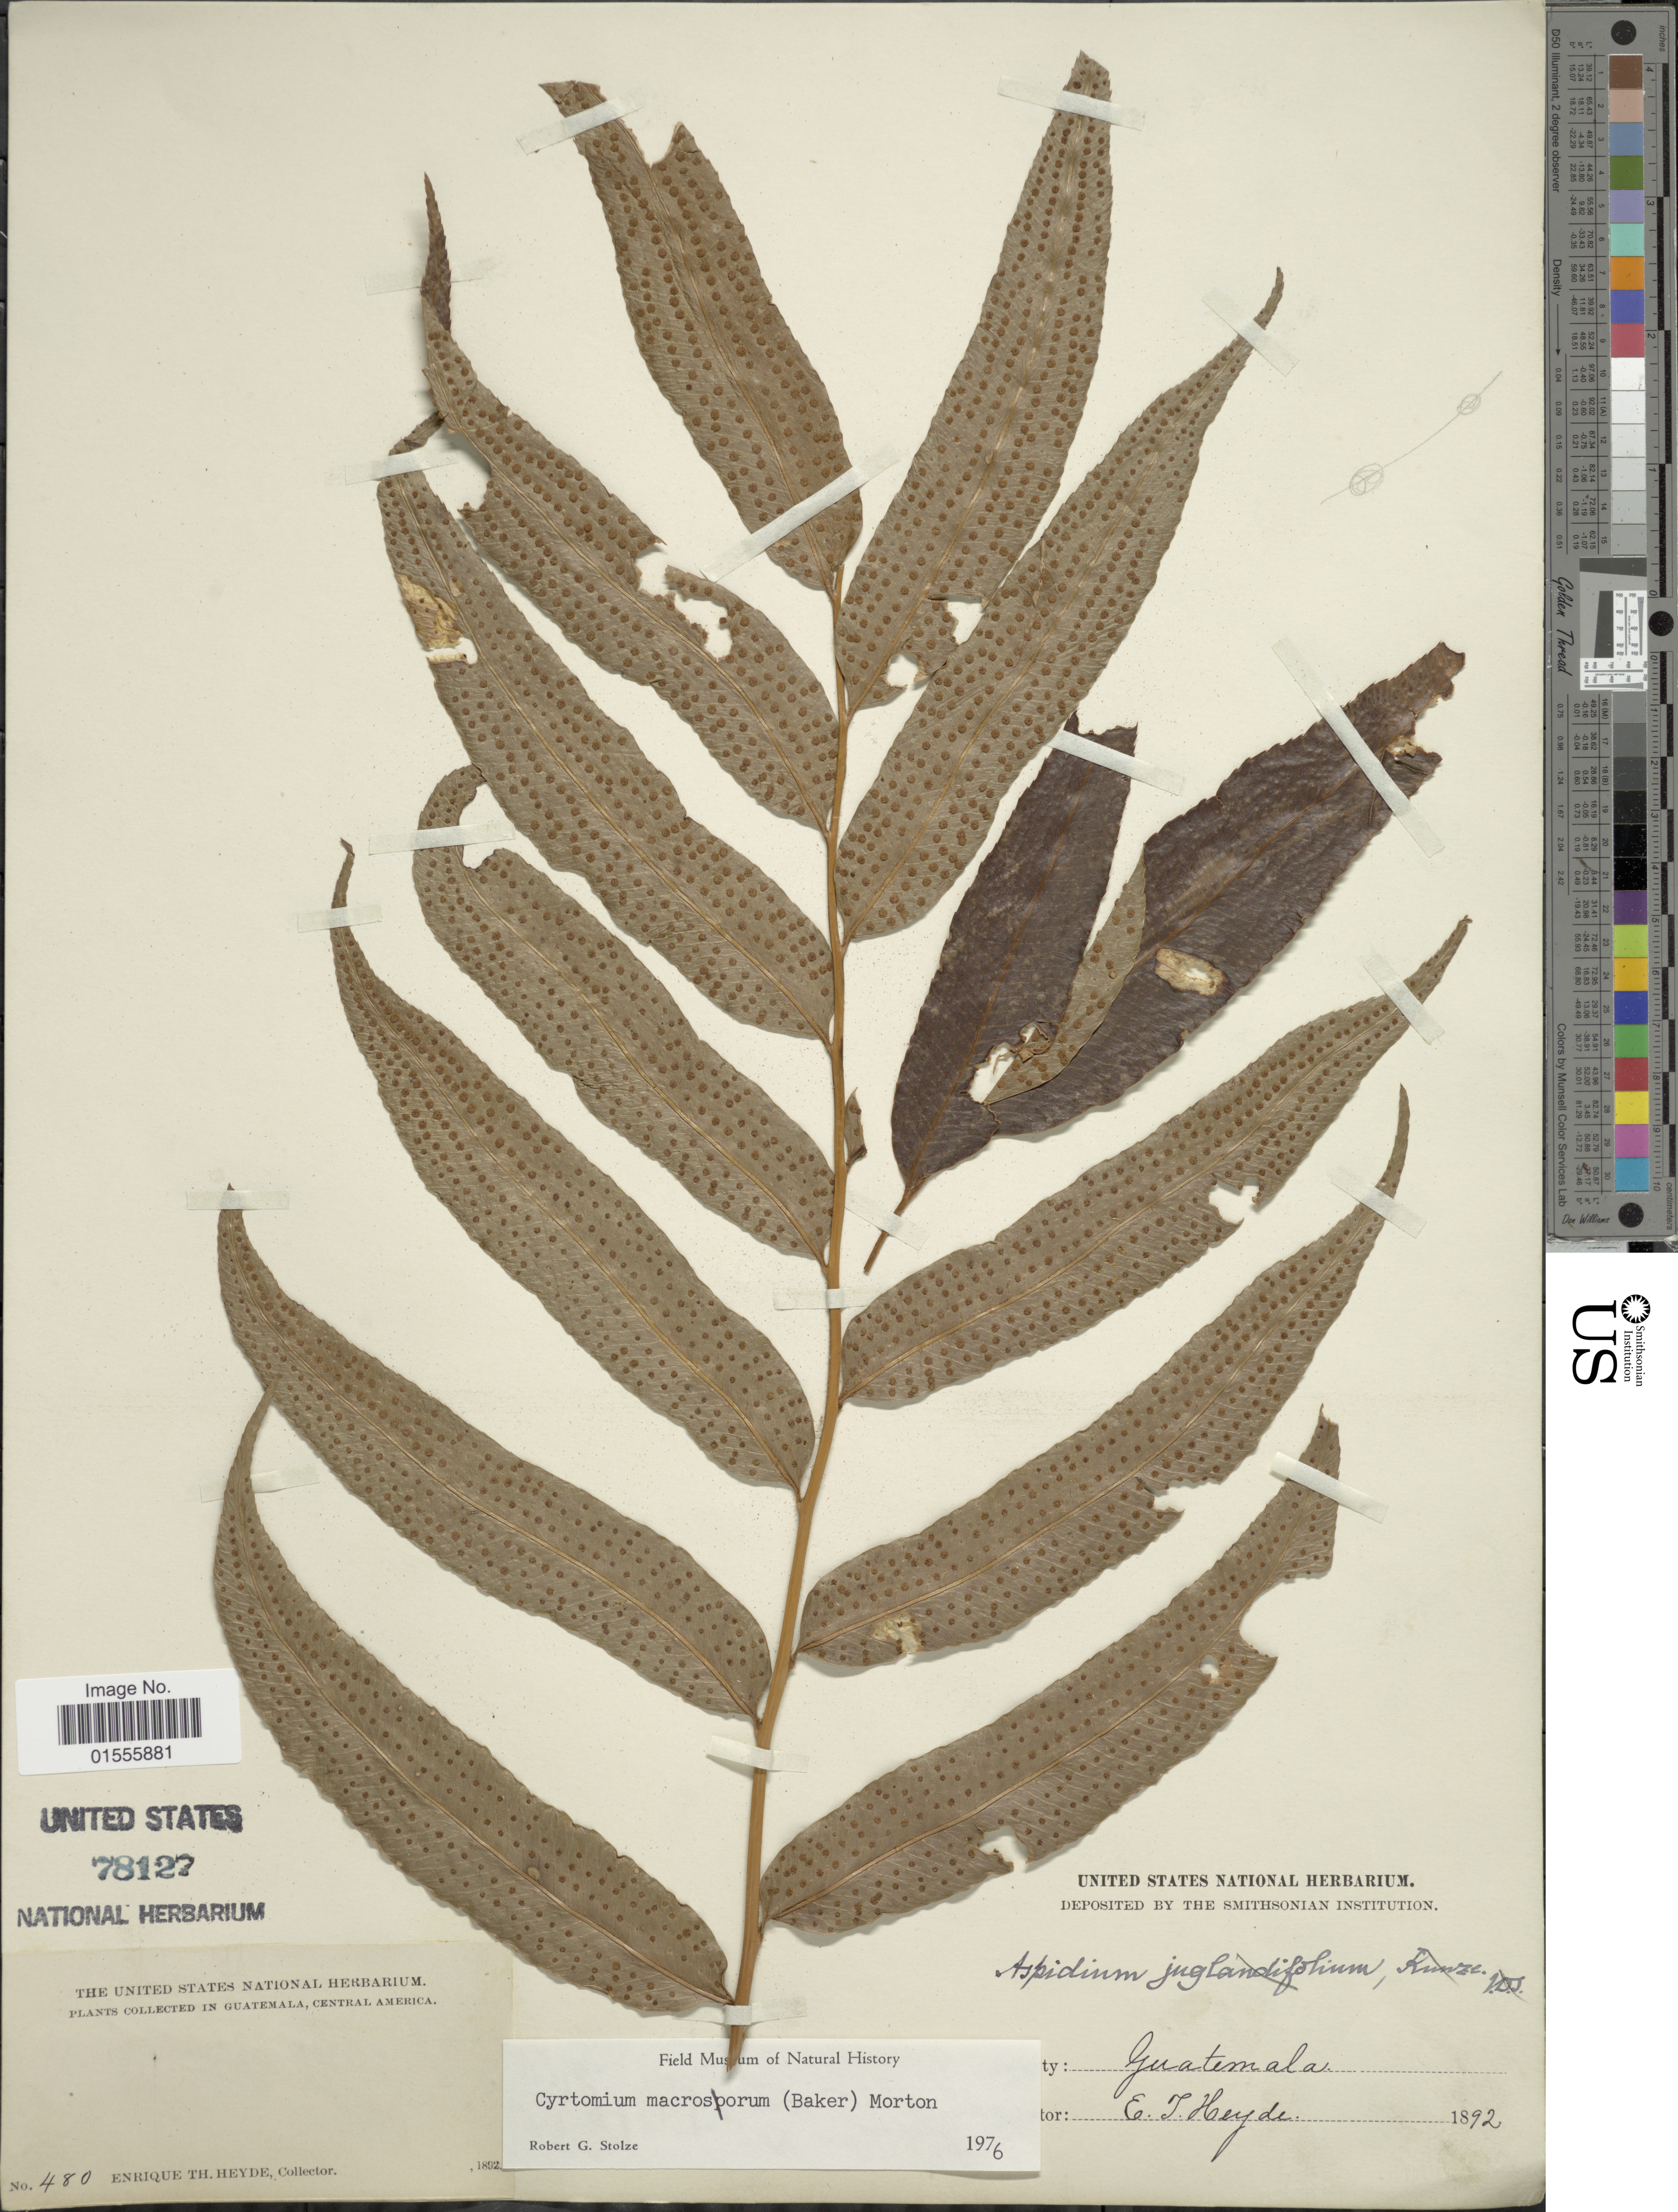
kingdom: Plantae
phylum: Tracheophyta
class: Polypodiopsida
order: Polypodiales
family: Dryopteridaceae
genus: Phanerophlebia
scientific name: Phanerophlebia macrosora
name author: (Baker) Underw.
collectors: E. T. Heyde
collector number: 480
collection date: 1892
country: Guatemala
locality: Central America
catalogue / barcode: US 78127